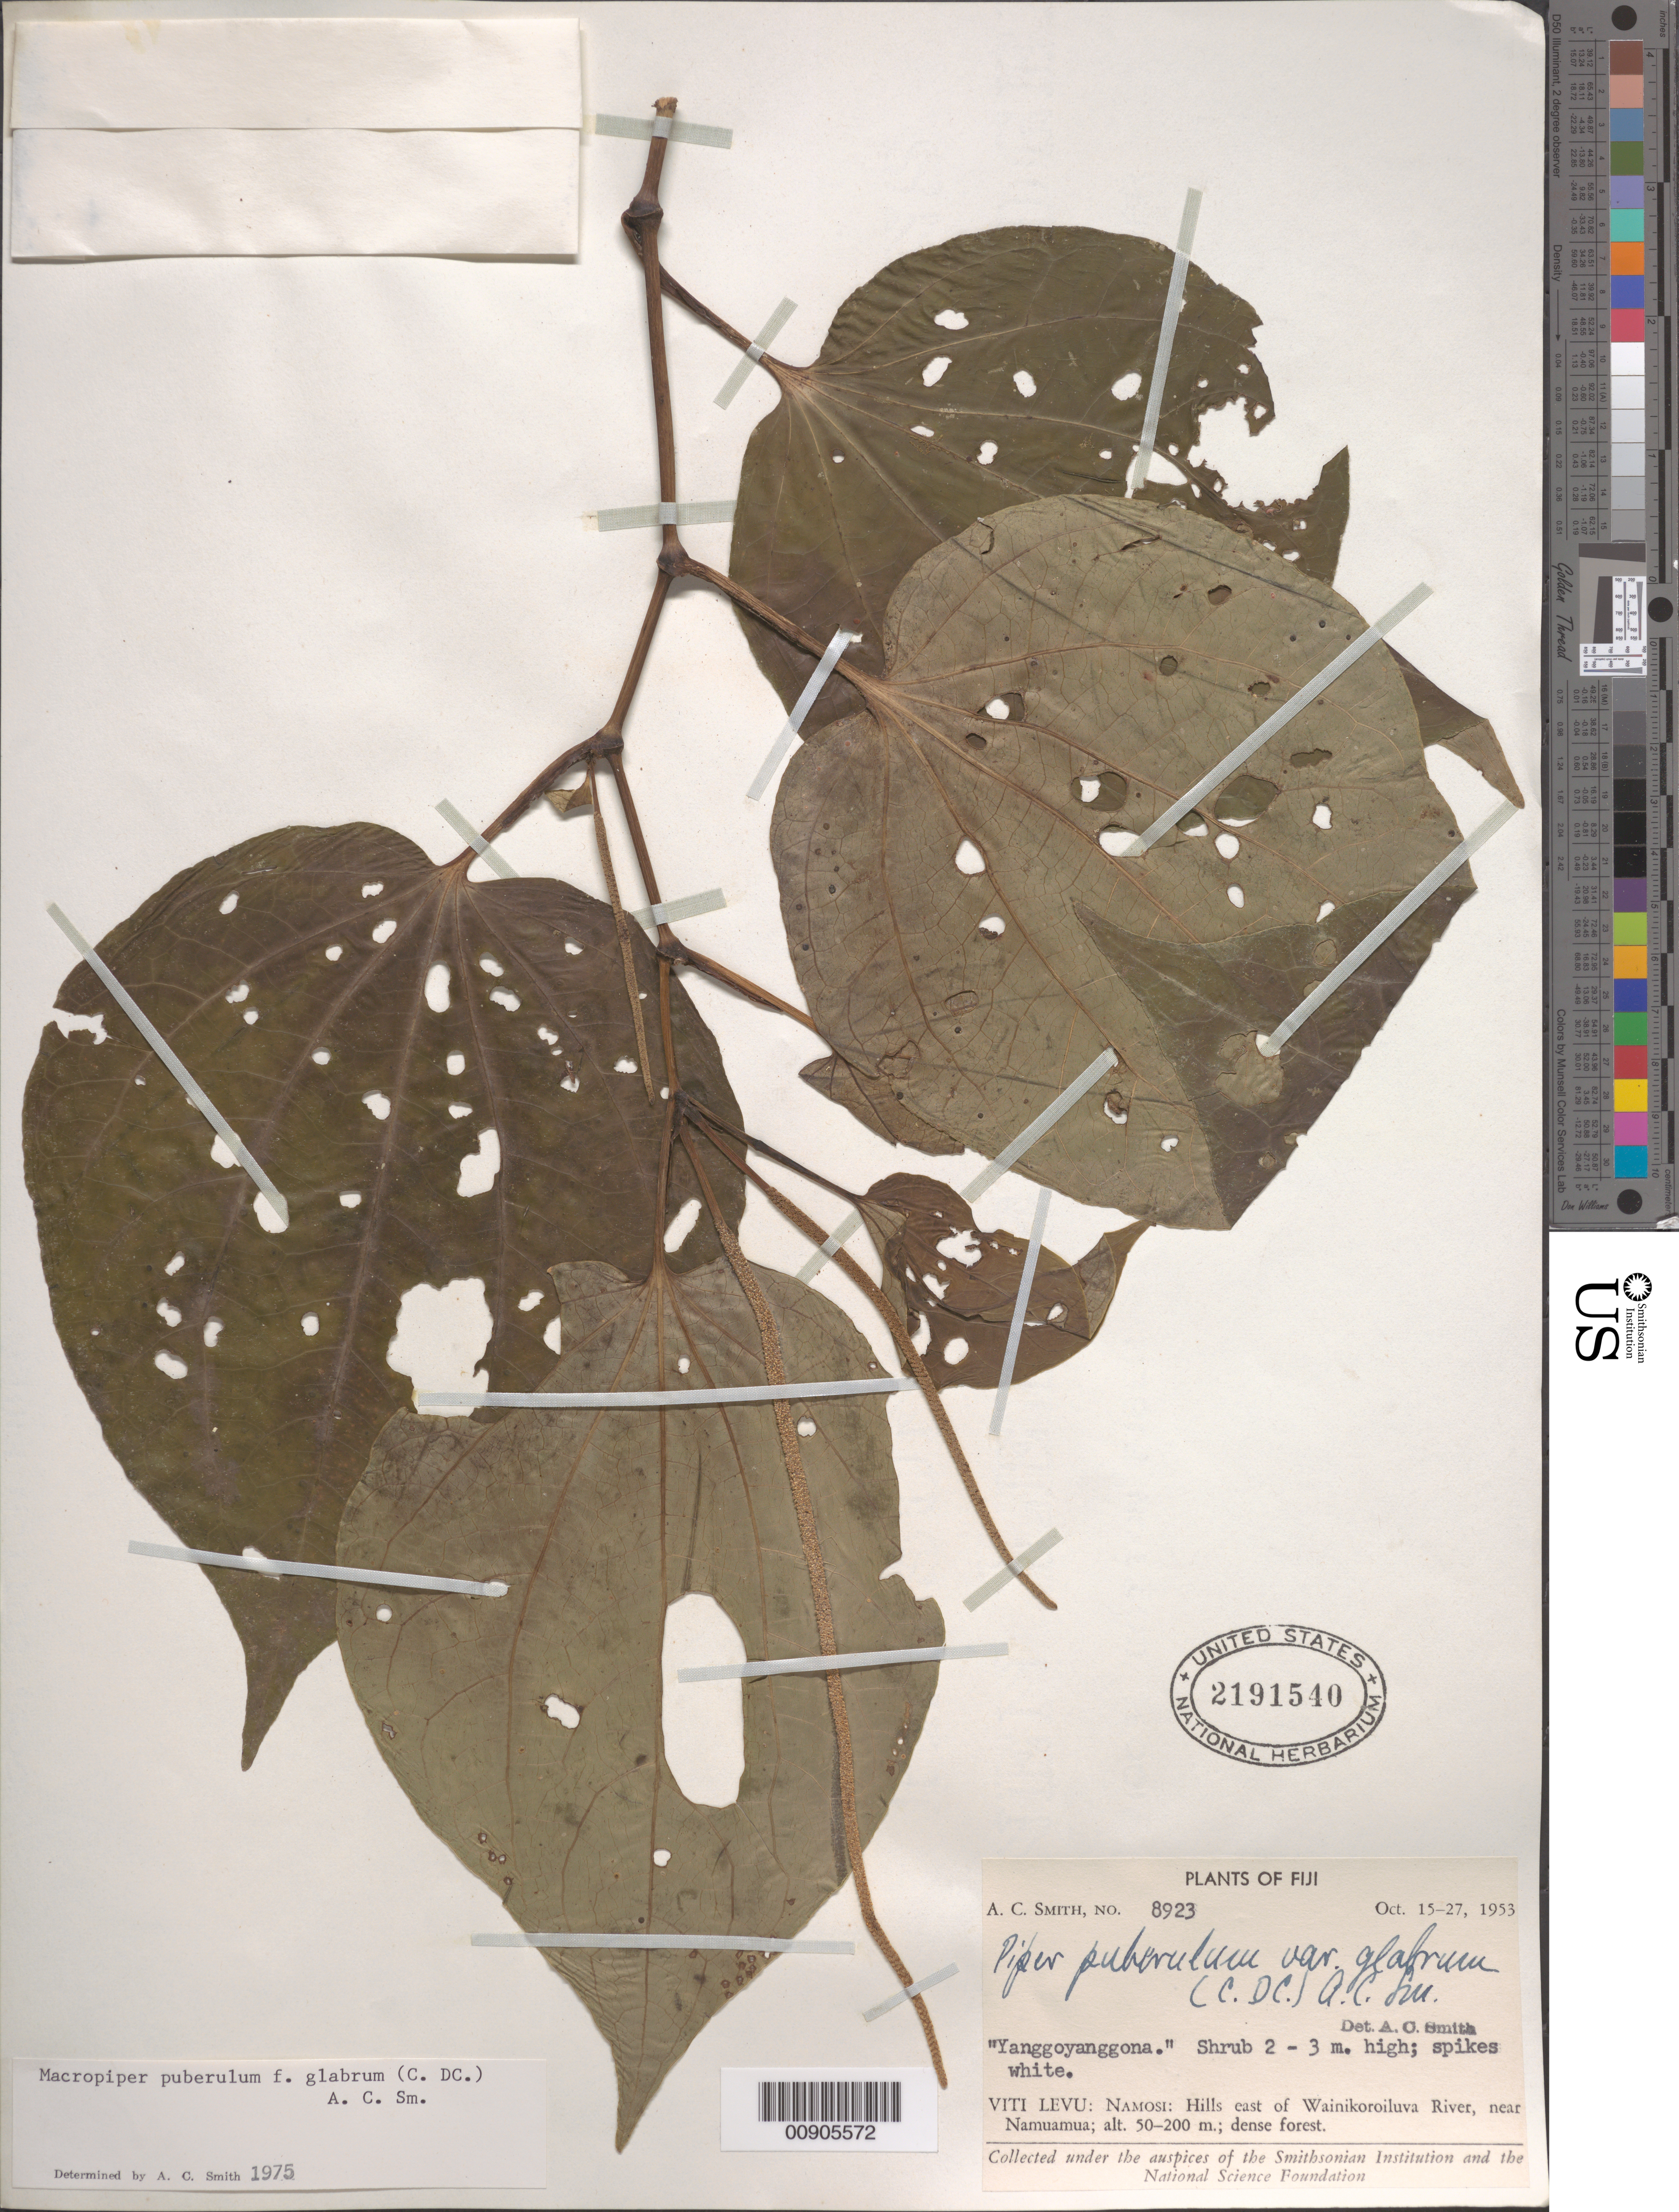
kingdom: Plantae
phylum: Tracheophyta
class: Magnoliopsida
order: Piperales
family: Piperaceae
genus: Piper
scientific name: Piper puberulum var. glabrum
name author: (C. DC.) C.A. Sm.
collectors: C. A. Smith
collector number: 89223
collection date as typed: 15 Oct 1953 to 27 Oct 1953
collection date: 1953-10-15/1953-10-27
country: Fiji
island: Viti Levu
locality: Namosi Hills est of Wainikoroiluva River, near Namuamua.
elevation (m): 50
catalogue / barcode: US 2191540